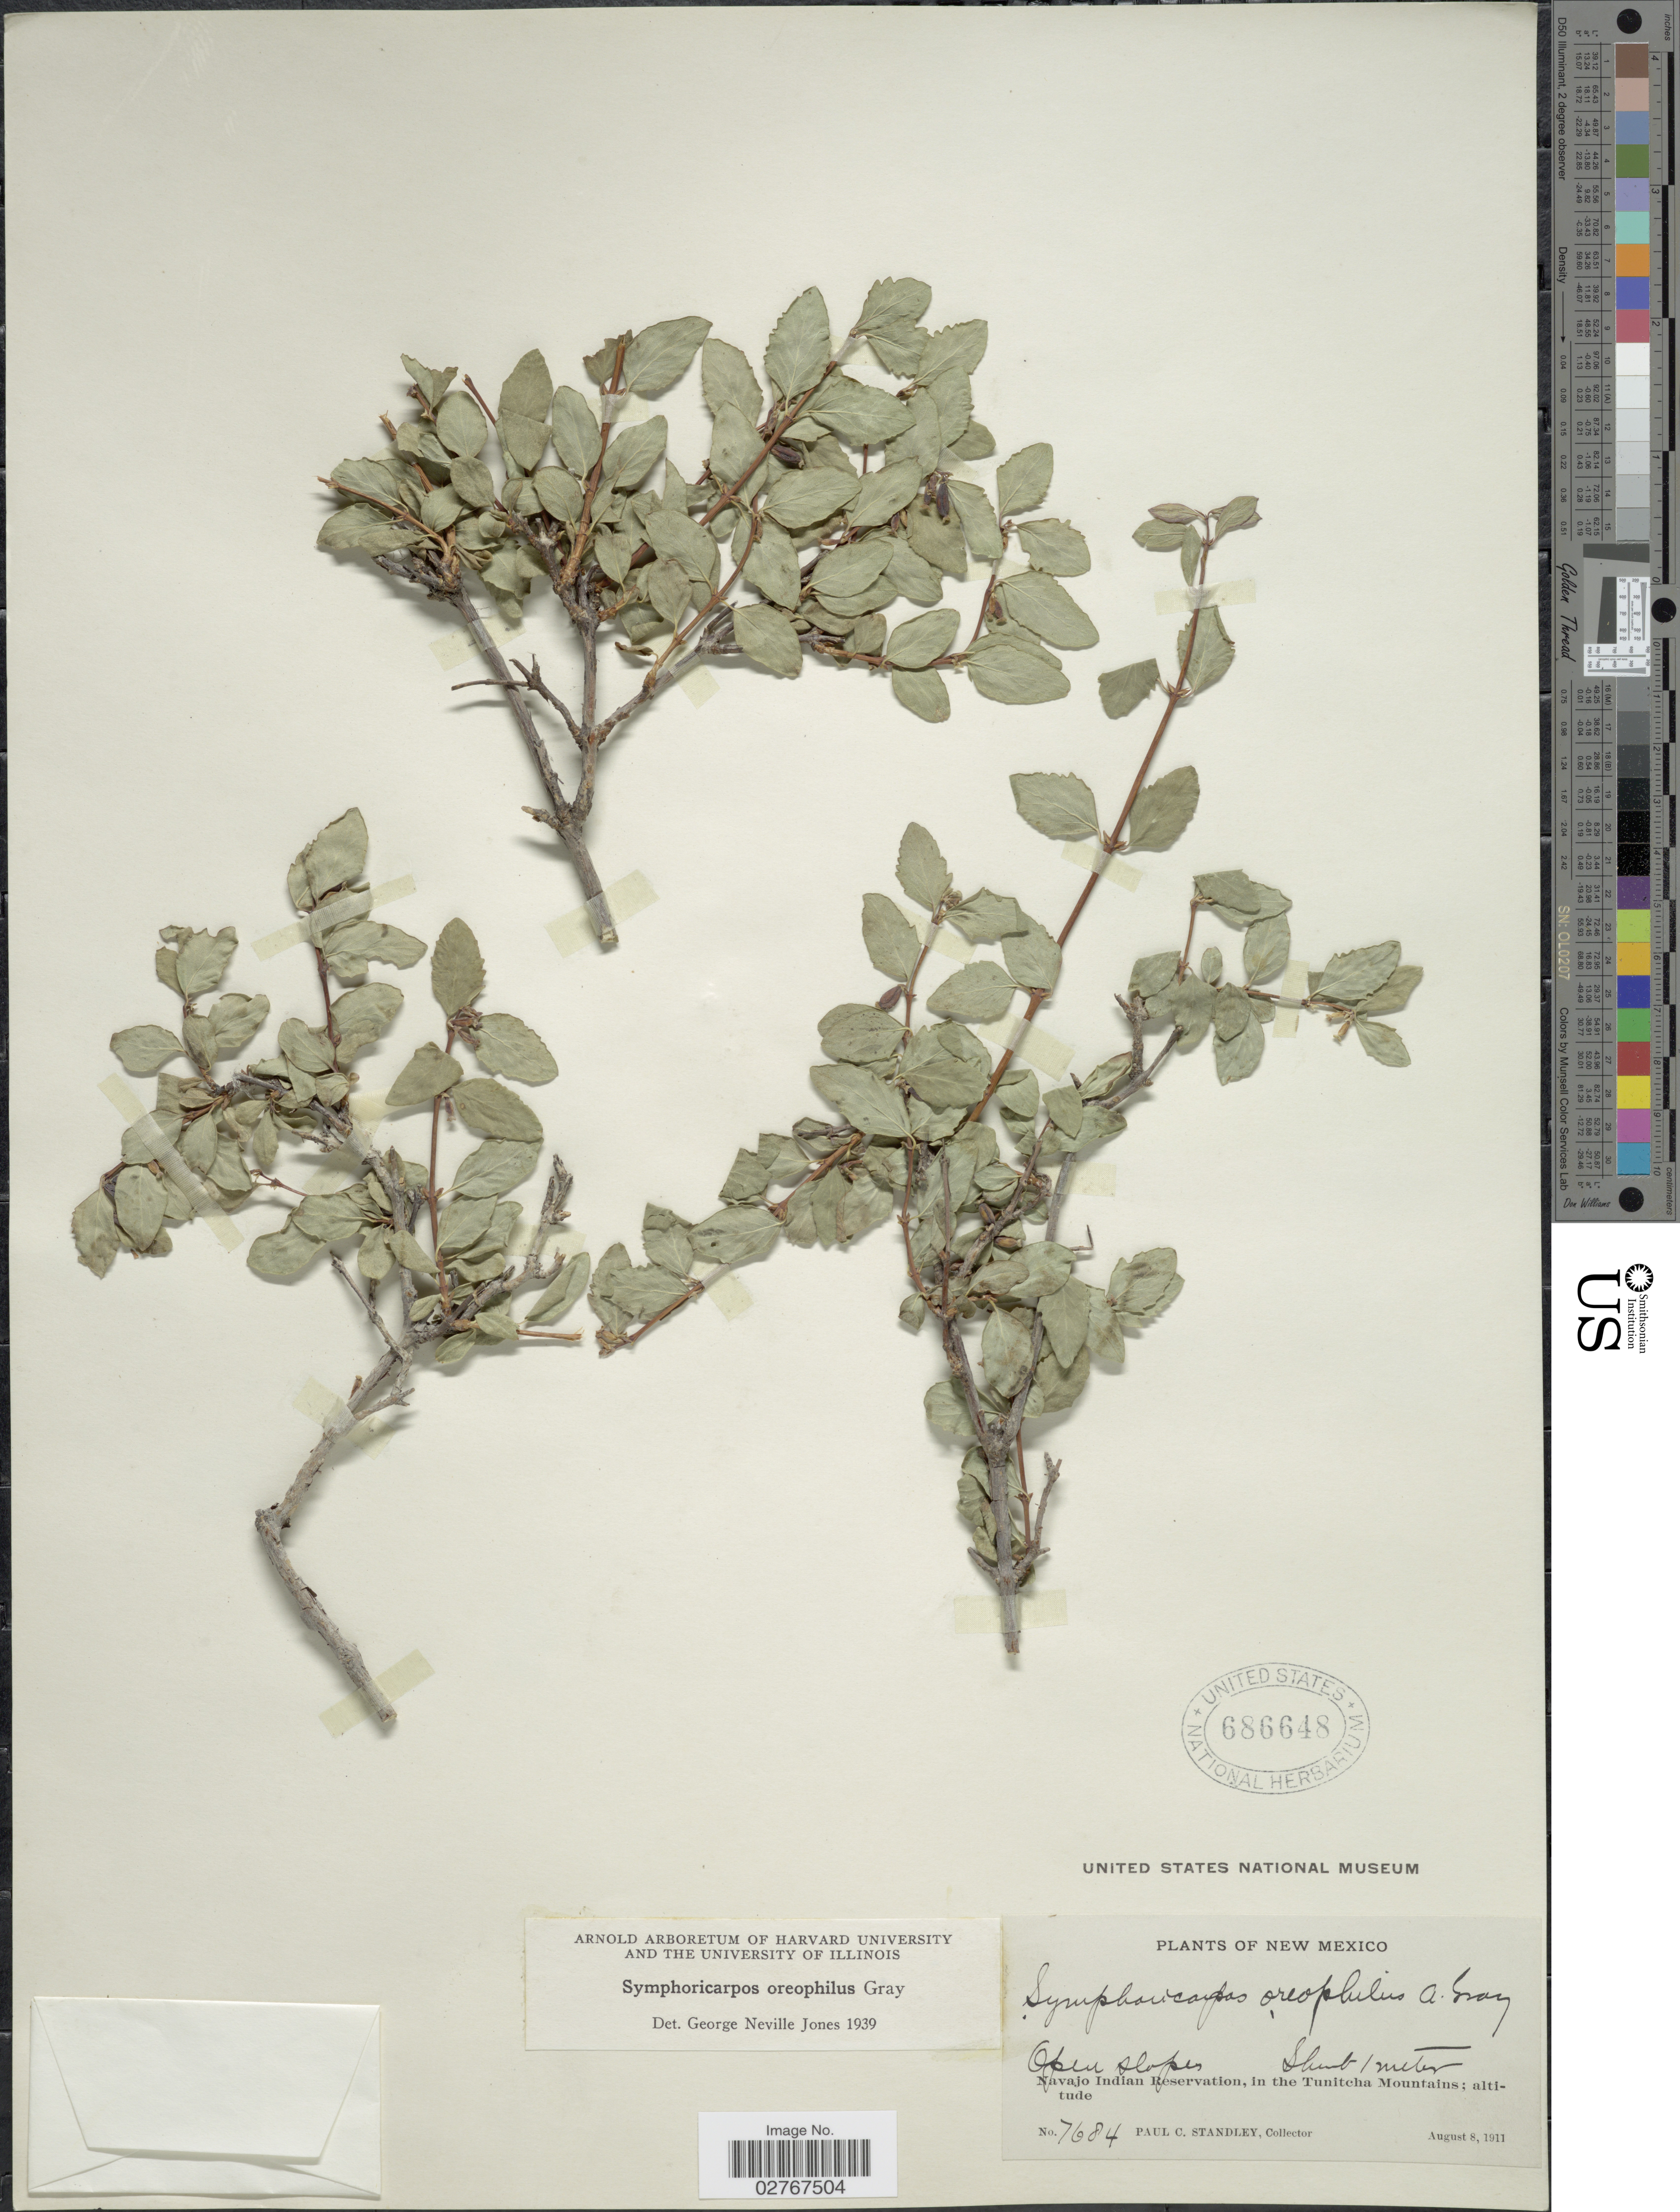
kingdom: Plantae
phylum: Tracheophyta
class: Magnoliopsida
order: Dipsacales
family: Caprifoliaceae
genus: Symphoricarpos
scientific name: Symphoricarpos oreophilus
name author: A. Gray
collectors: P. C. Standley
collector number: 7684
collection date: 1911-08-08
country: United States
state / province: New Mexico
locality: Open slopes, Navajo Indian Reservation, in the Tunitcha Mountains.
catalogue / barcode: US 686648